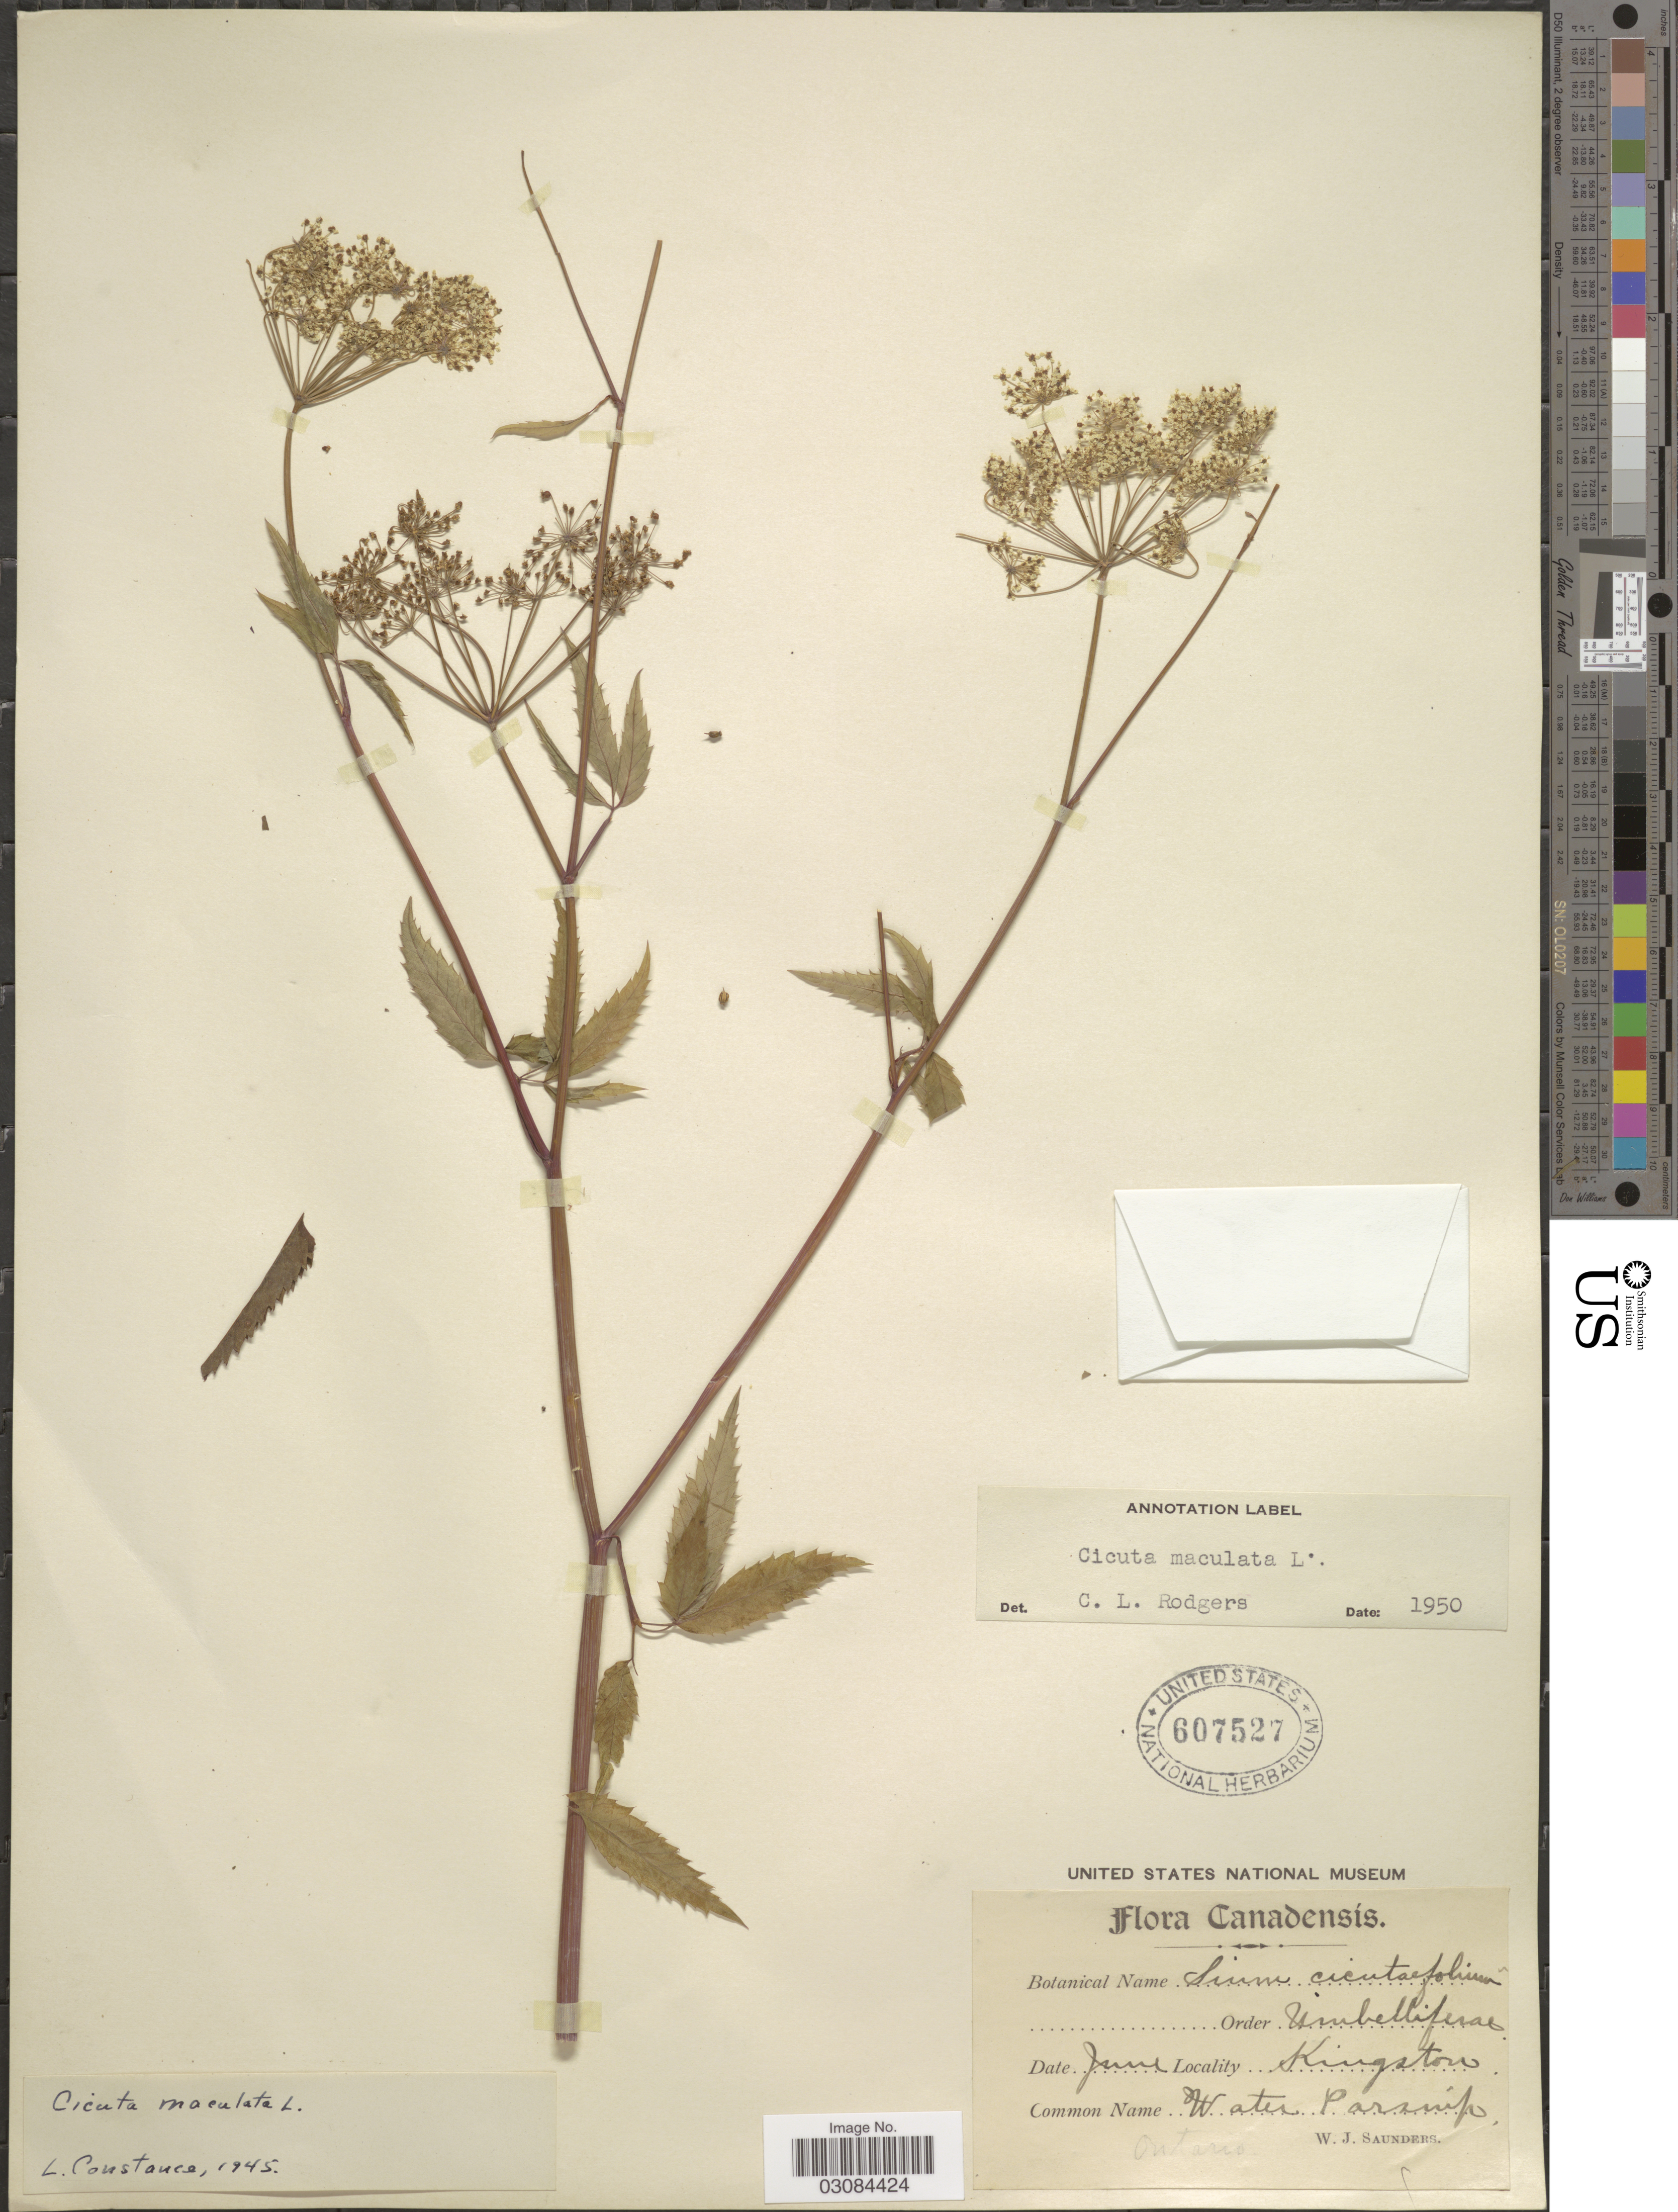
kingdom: Plantae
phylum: Tracheophyta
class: Magnoliopsida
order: Apiales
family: Apiaceae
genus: Cicuta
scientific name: Cicuta maculata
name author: L.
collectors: W. Saunders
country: Canada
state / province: Ontario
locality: Kingston.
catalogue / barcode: US 607527